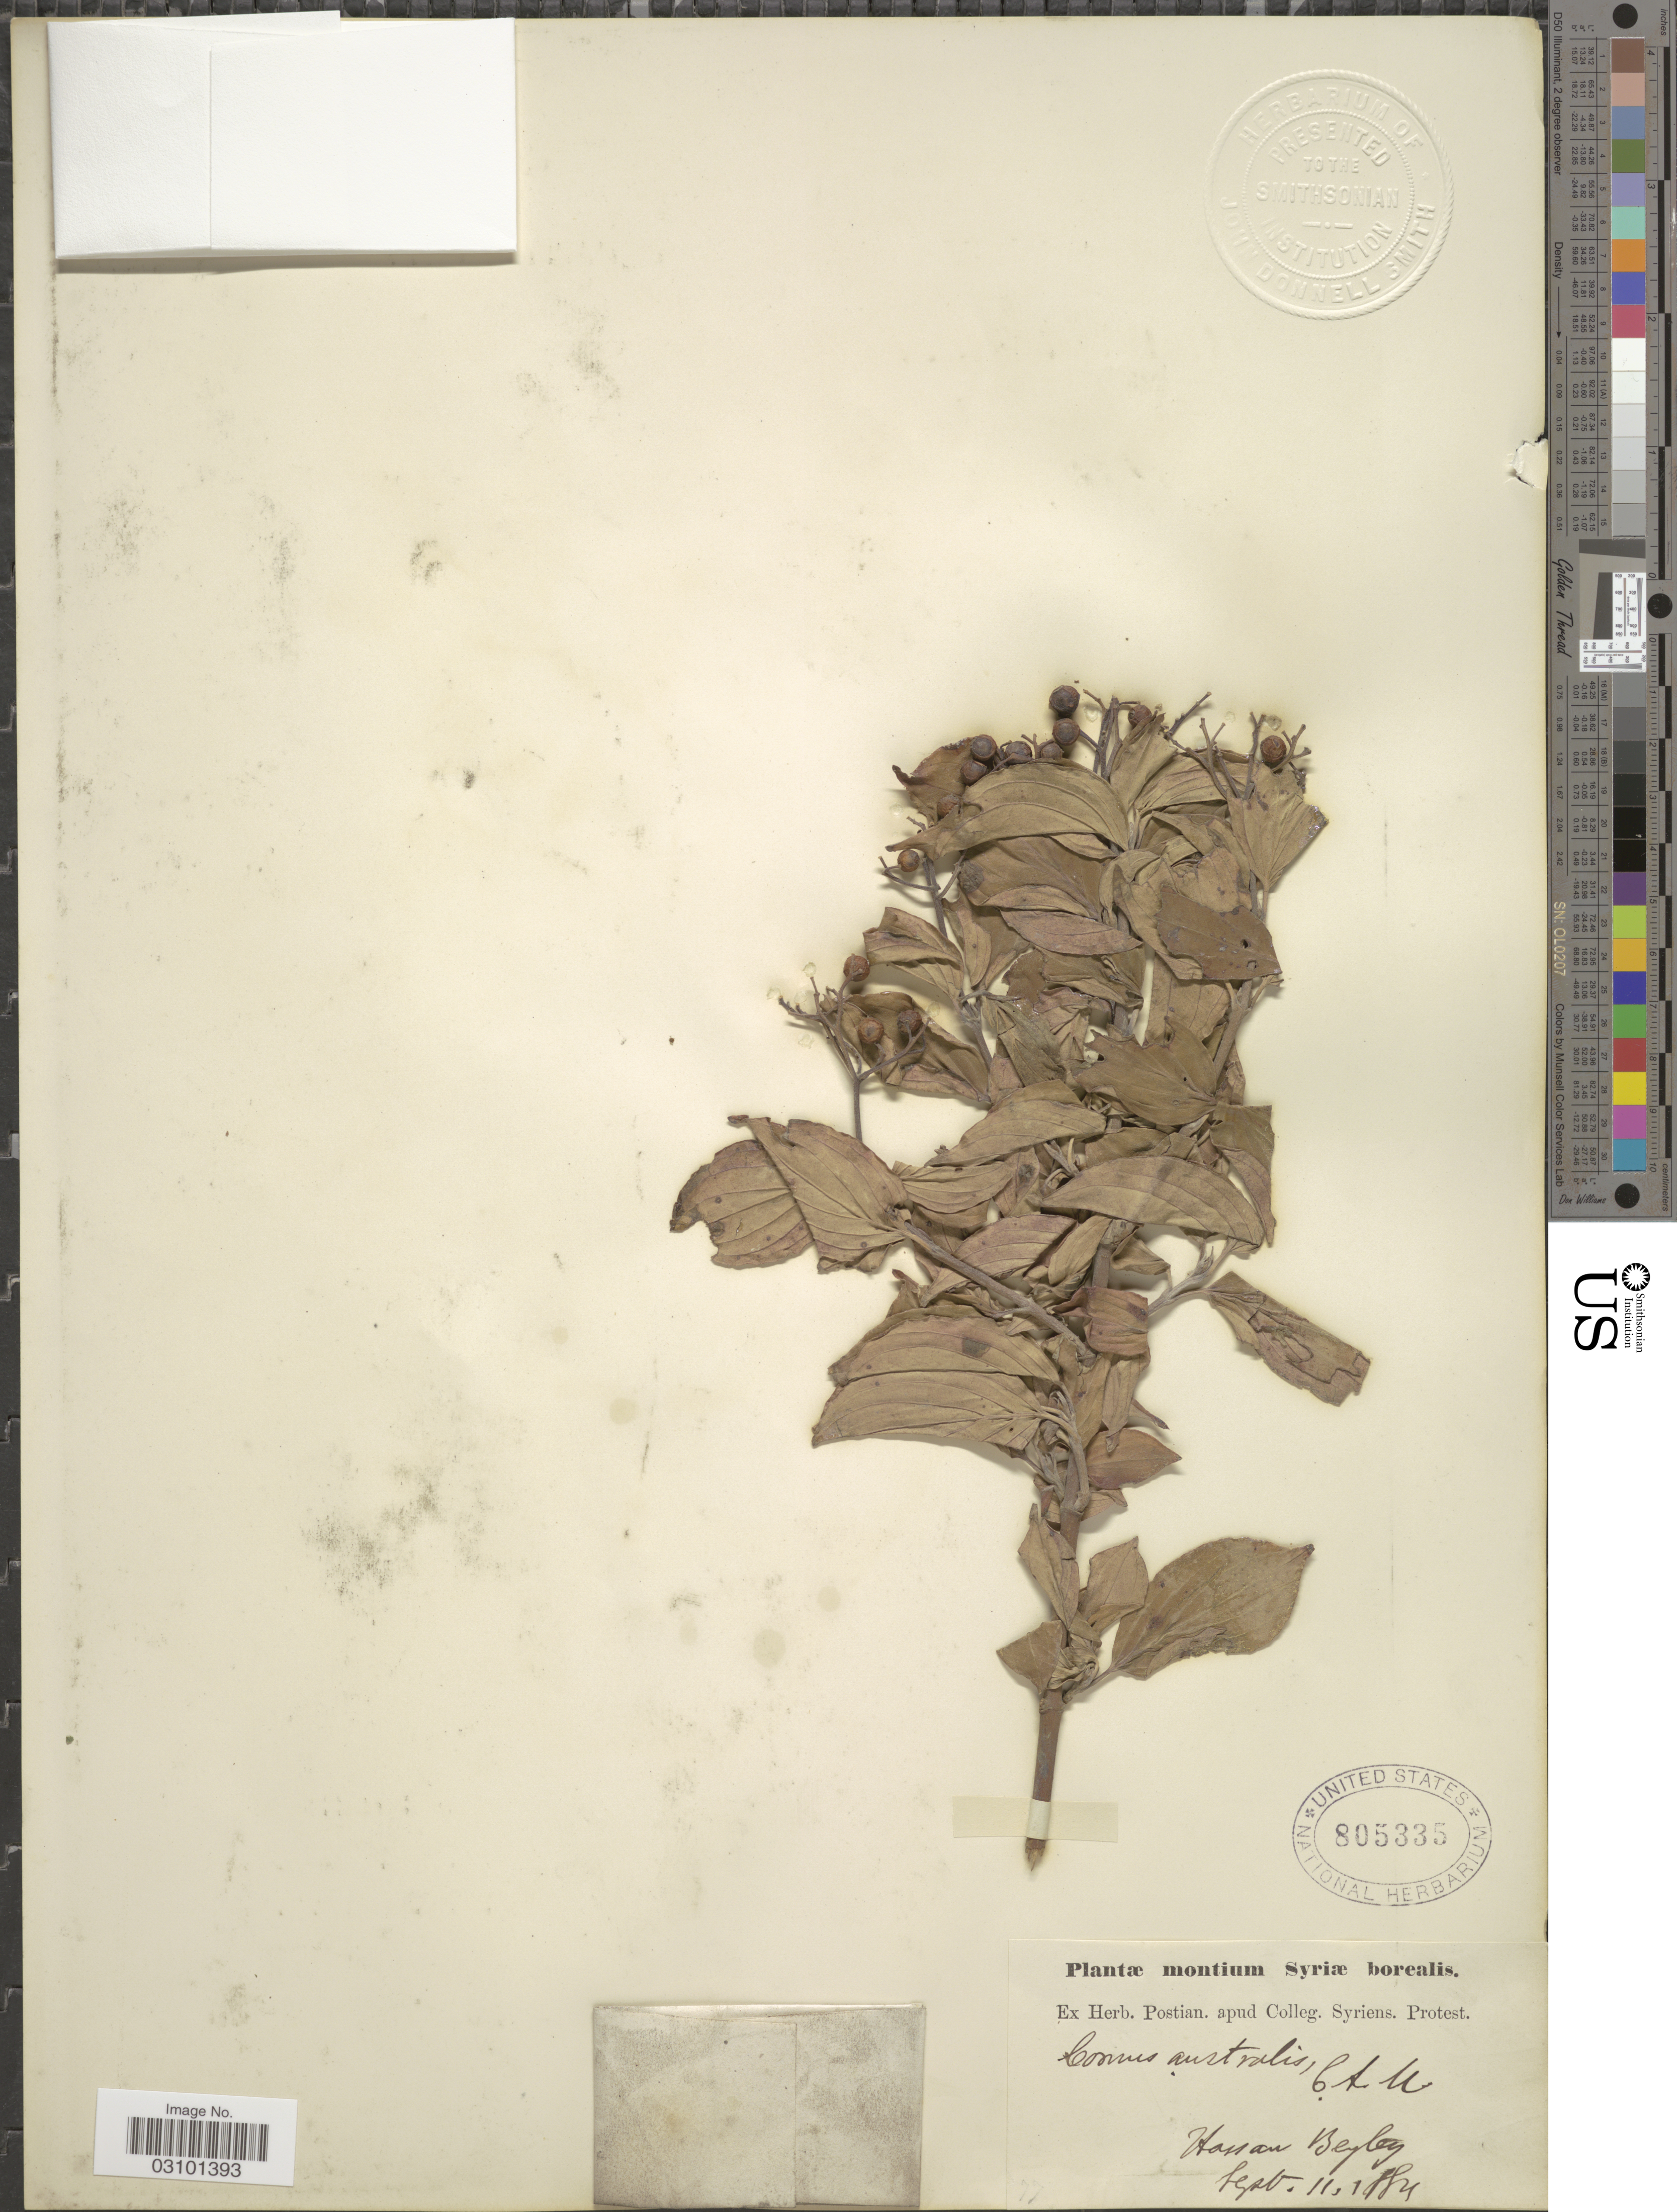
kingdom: Plantae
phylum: Tracheophyta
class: Magnoliopsida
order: Cornales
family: Cornaceae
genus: Cornus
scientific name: Cornus australis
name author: C.A. Mey.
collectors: ex herb. Postian. apud Colleg. Syriens. Protest. USE "Fannie P. A. Shepard" (10308853) AS PRIMARY COLLECTOR INSTEAD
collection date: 1884-09-11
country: Syria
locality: Montium Syriæ borealis. Hassan Beyley.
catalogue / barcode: US 805335